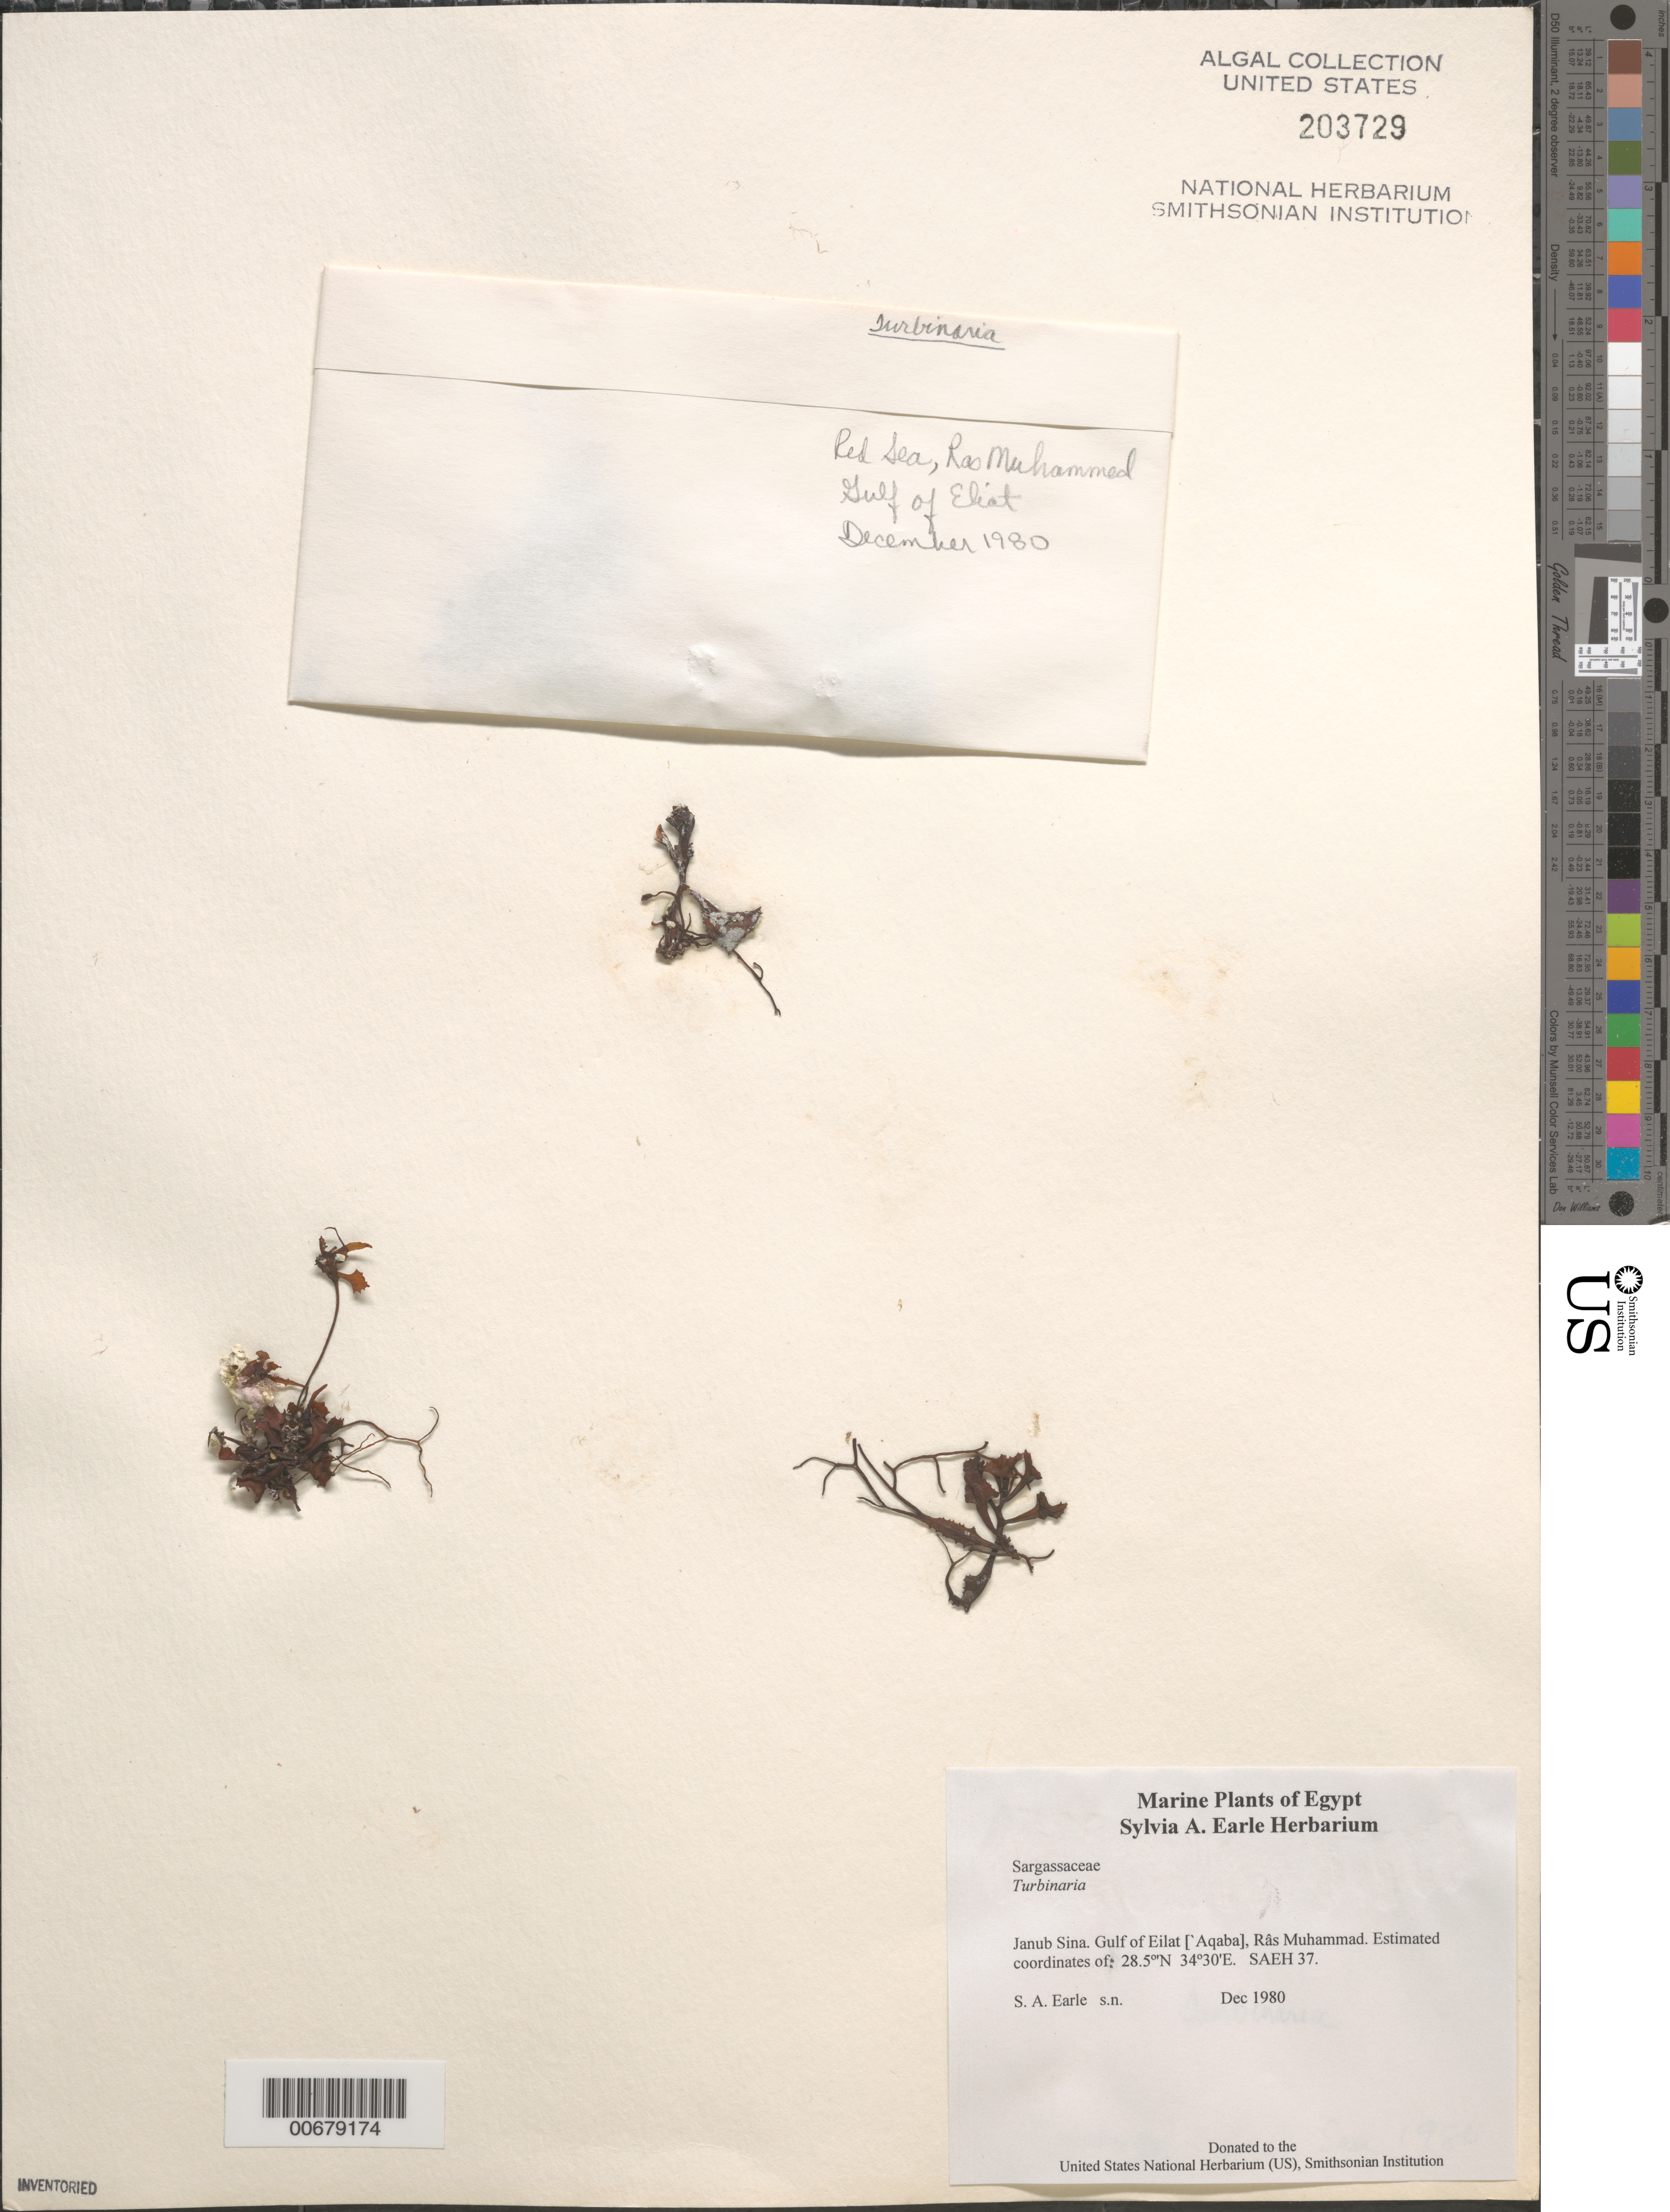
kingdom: Chromista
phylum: Ochrophyta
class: Phaeophyceae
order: Fucales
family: Sargassaceae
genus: Turbinaria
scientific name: Turbinaria sp.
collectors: S. A. Earle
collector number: SAEH 37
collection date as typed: Dec 1980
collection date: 1980-12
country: Egypt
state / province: Janub Sina'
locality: Janub Sina, Gulf of Aqaba (Gulf of Eilat), Ras Muhammad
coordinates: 28.5 N, 34 30' E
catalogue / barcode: US 203729